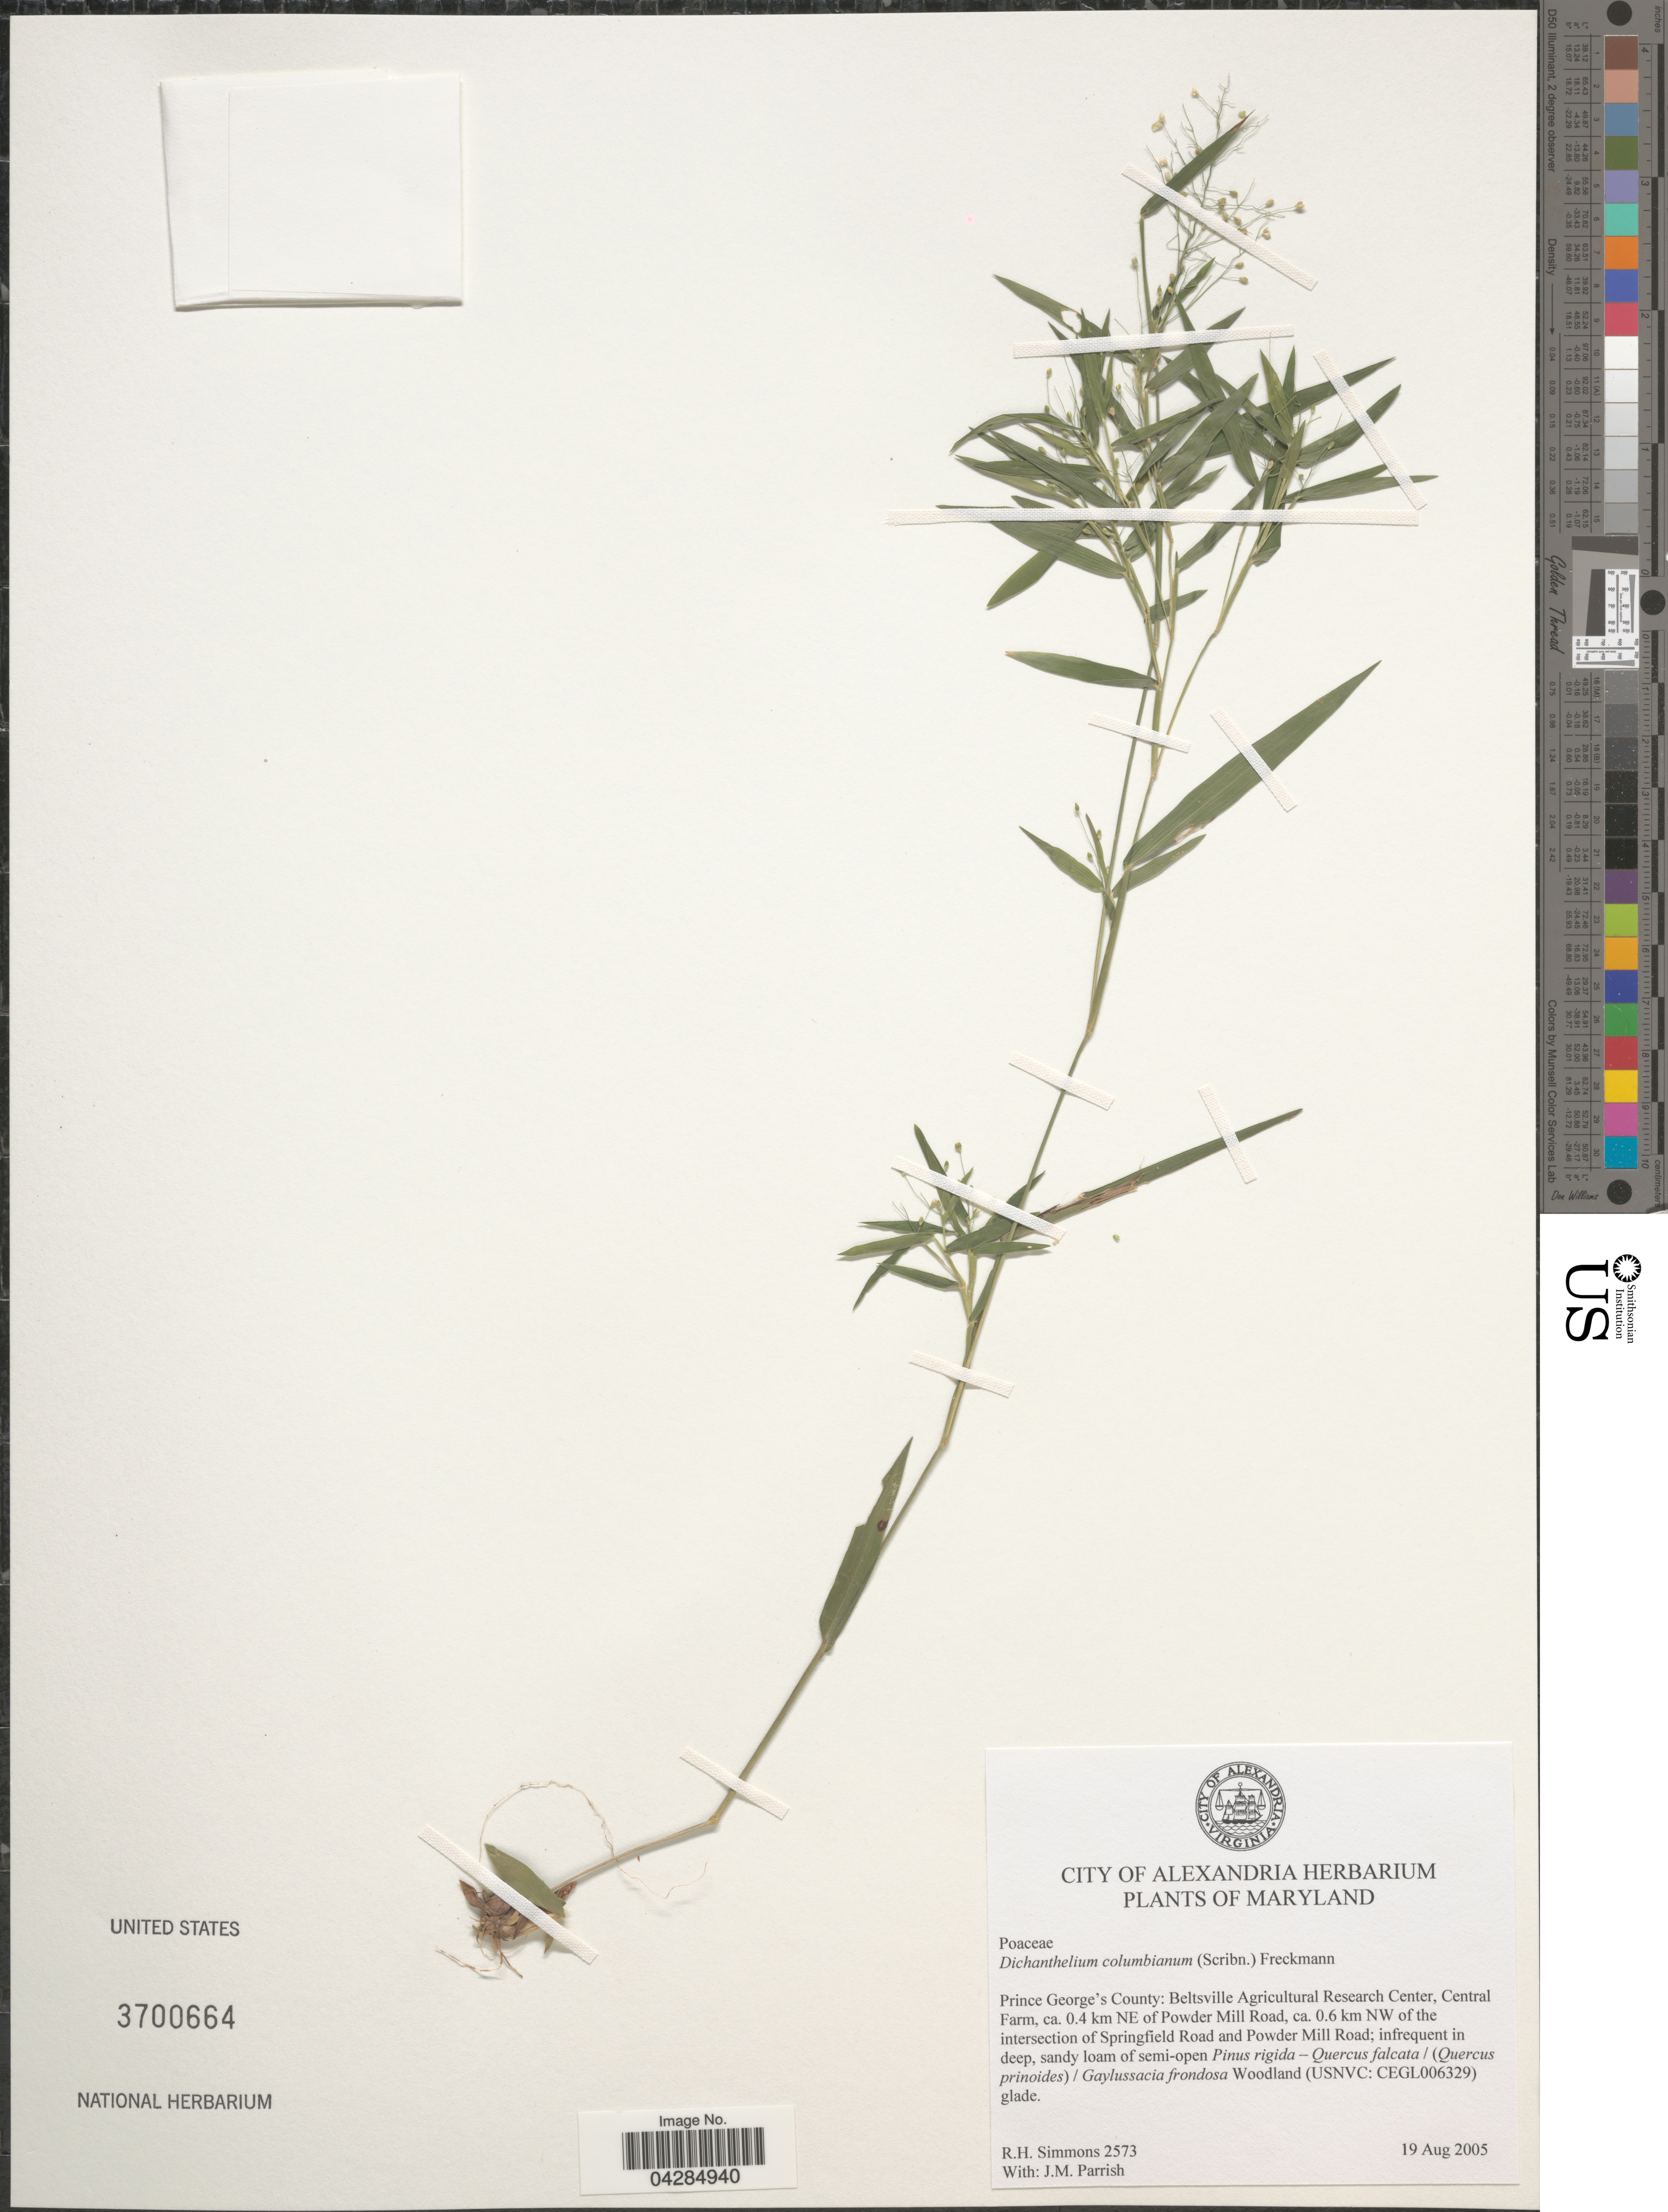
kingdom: Plantae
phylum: Tracheophyta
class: Liliopsida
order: Poales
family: Poaceae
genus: Dichanthelium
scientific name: Dichanthelium portoricense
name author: (Desv. ex Ham.) B.F. Hansen & Wunderlin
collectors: R. H. Simmons & J. Parrish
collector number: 2573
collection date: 2005-08-19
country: United States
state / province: Maryland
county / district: Prince George's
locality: Prince George's County: Beltsville Agricultural Research Center, Central Farm, ca. 0.4 km NE of Powder Mill Road, ca. 0.6 km NW of the intersection of Springfield Road and Powder Mill Road.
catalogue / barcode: US 3700664